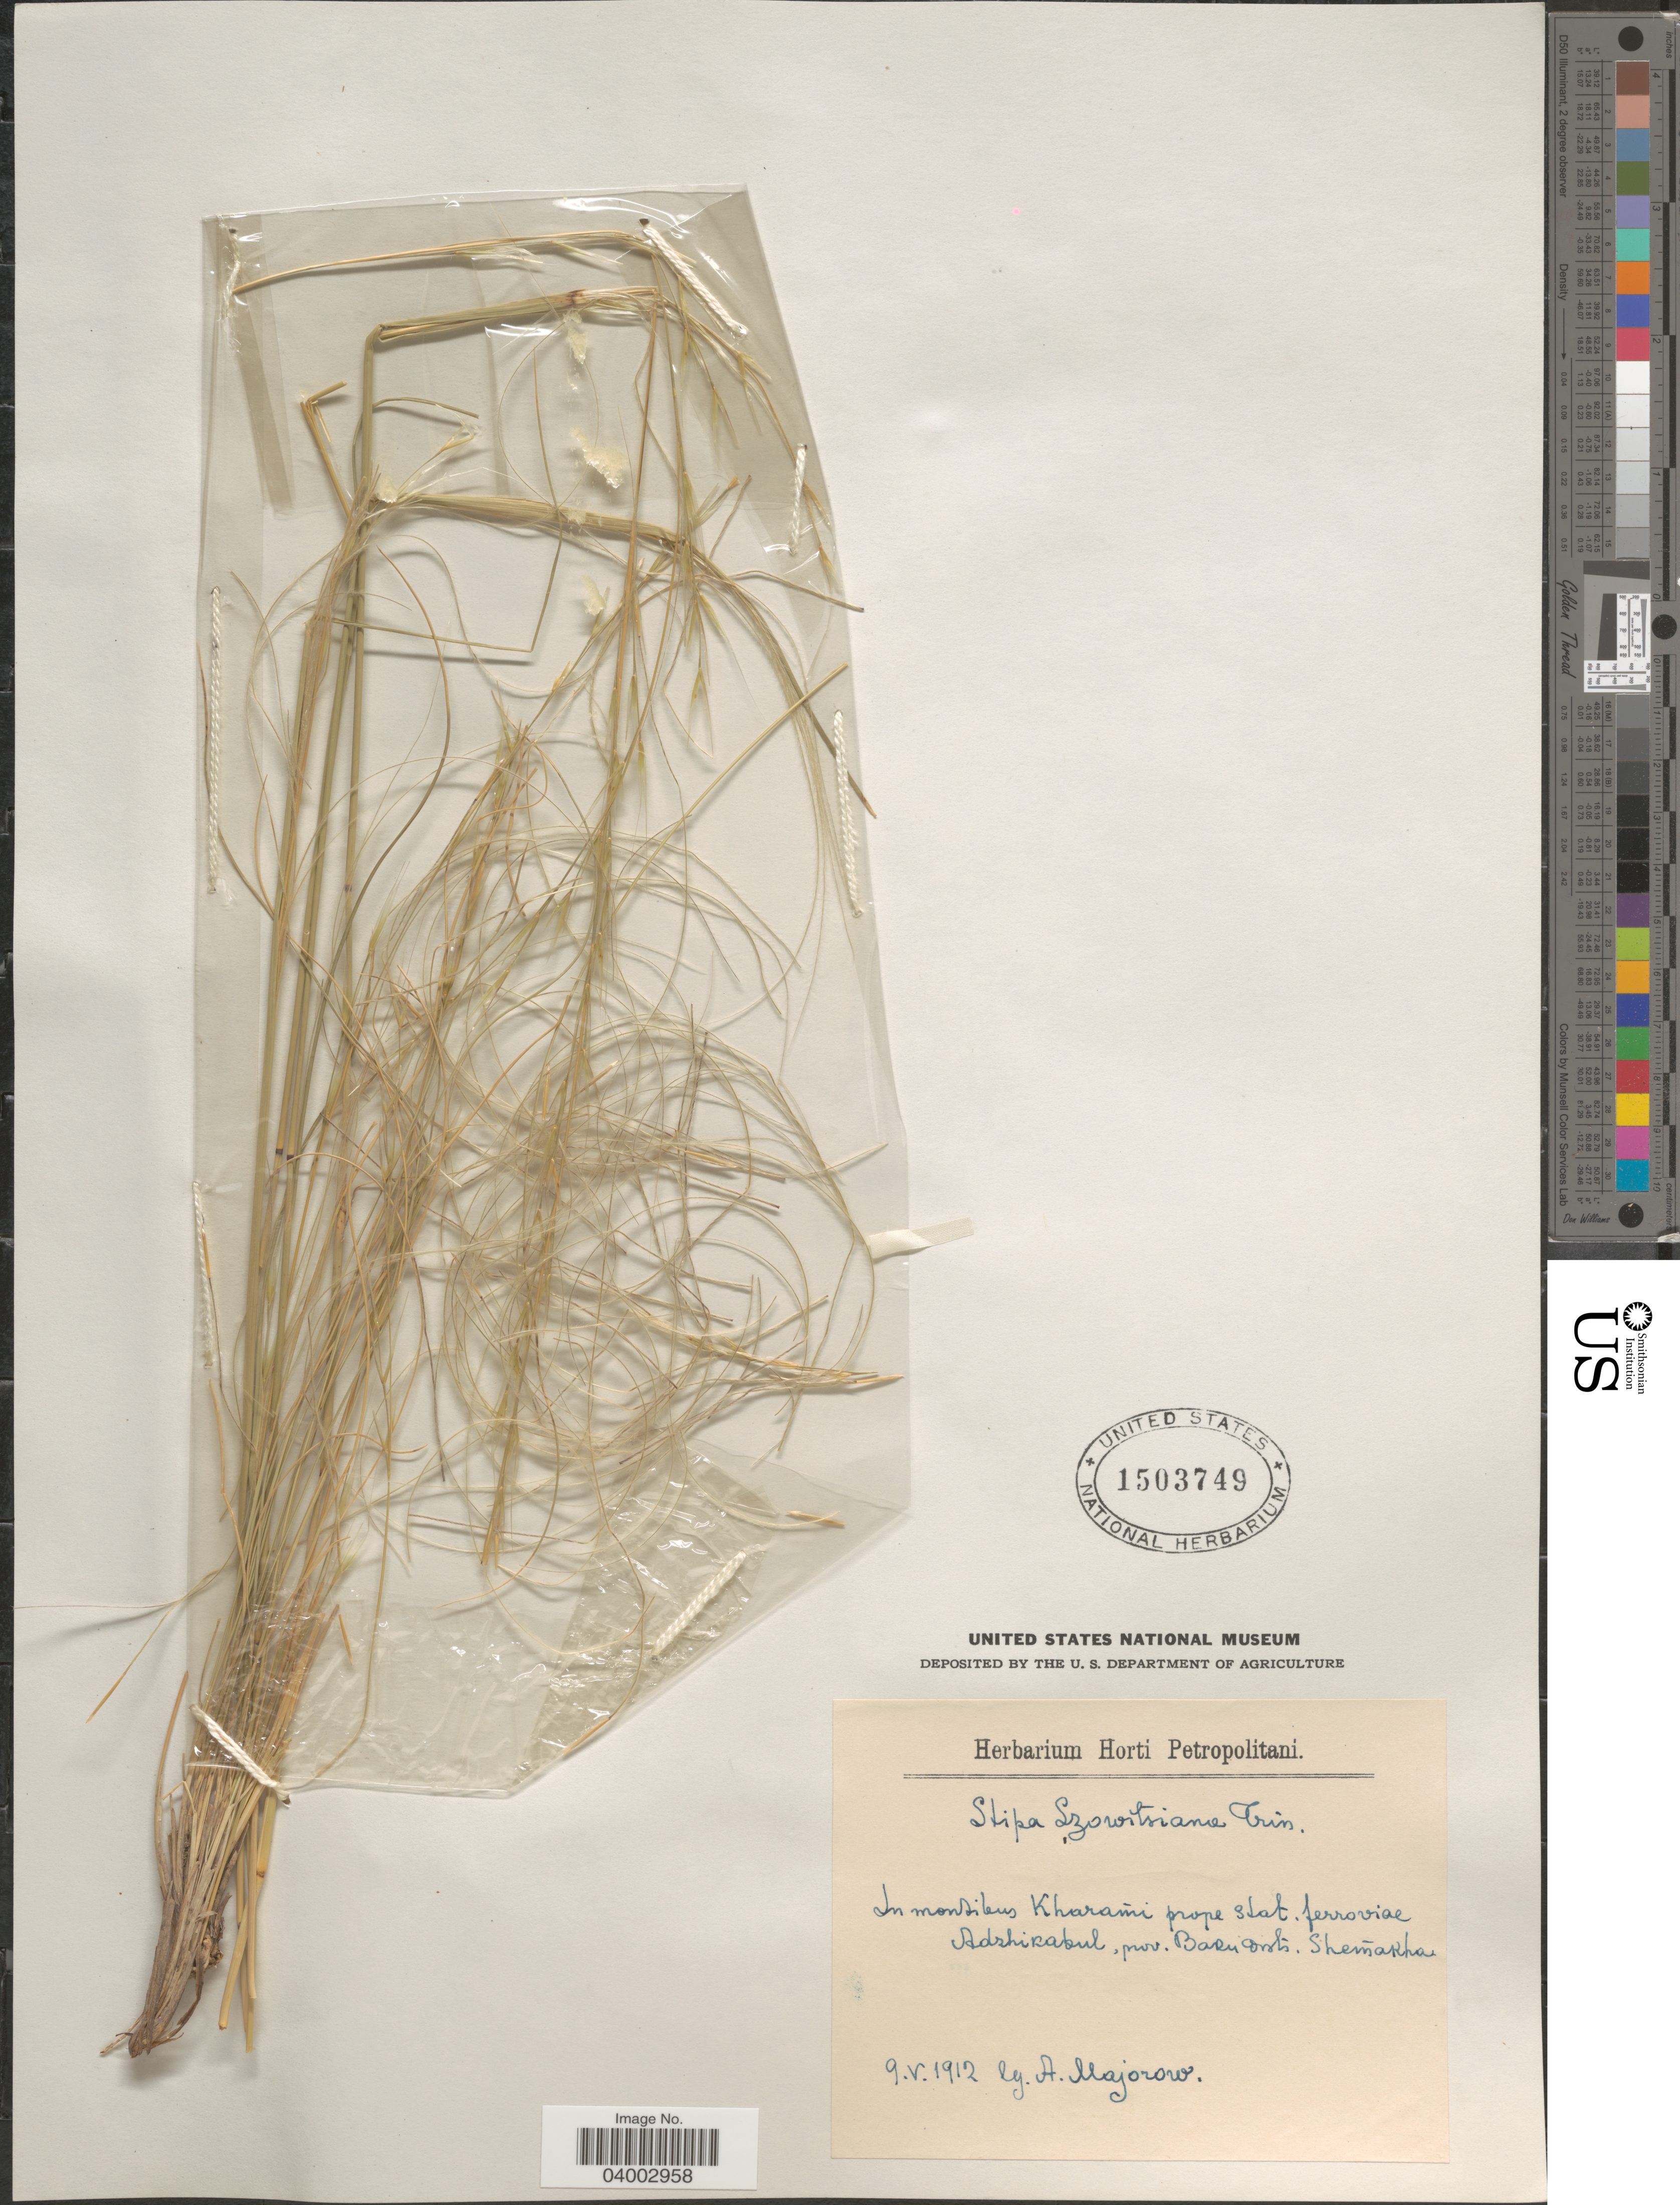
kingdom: Plantae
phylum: Tracheophyta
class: Liliopsida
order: Poales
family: Poaceae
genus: Stipa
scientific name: Stipa szovitsiana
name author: (Trin. & Rupr.) Griseb.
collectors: A. Majorow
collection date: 1912-05-09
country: Azerbaijan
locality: In montibus Kharami prope slat. ferroviae Adzhikabul, prov. Baku distr. Shemakha. [interpreted]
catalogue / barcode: US 1503749